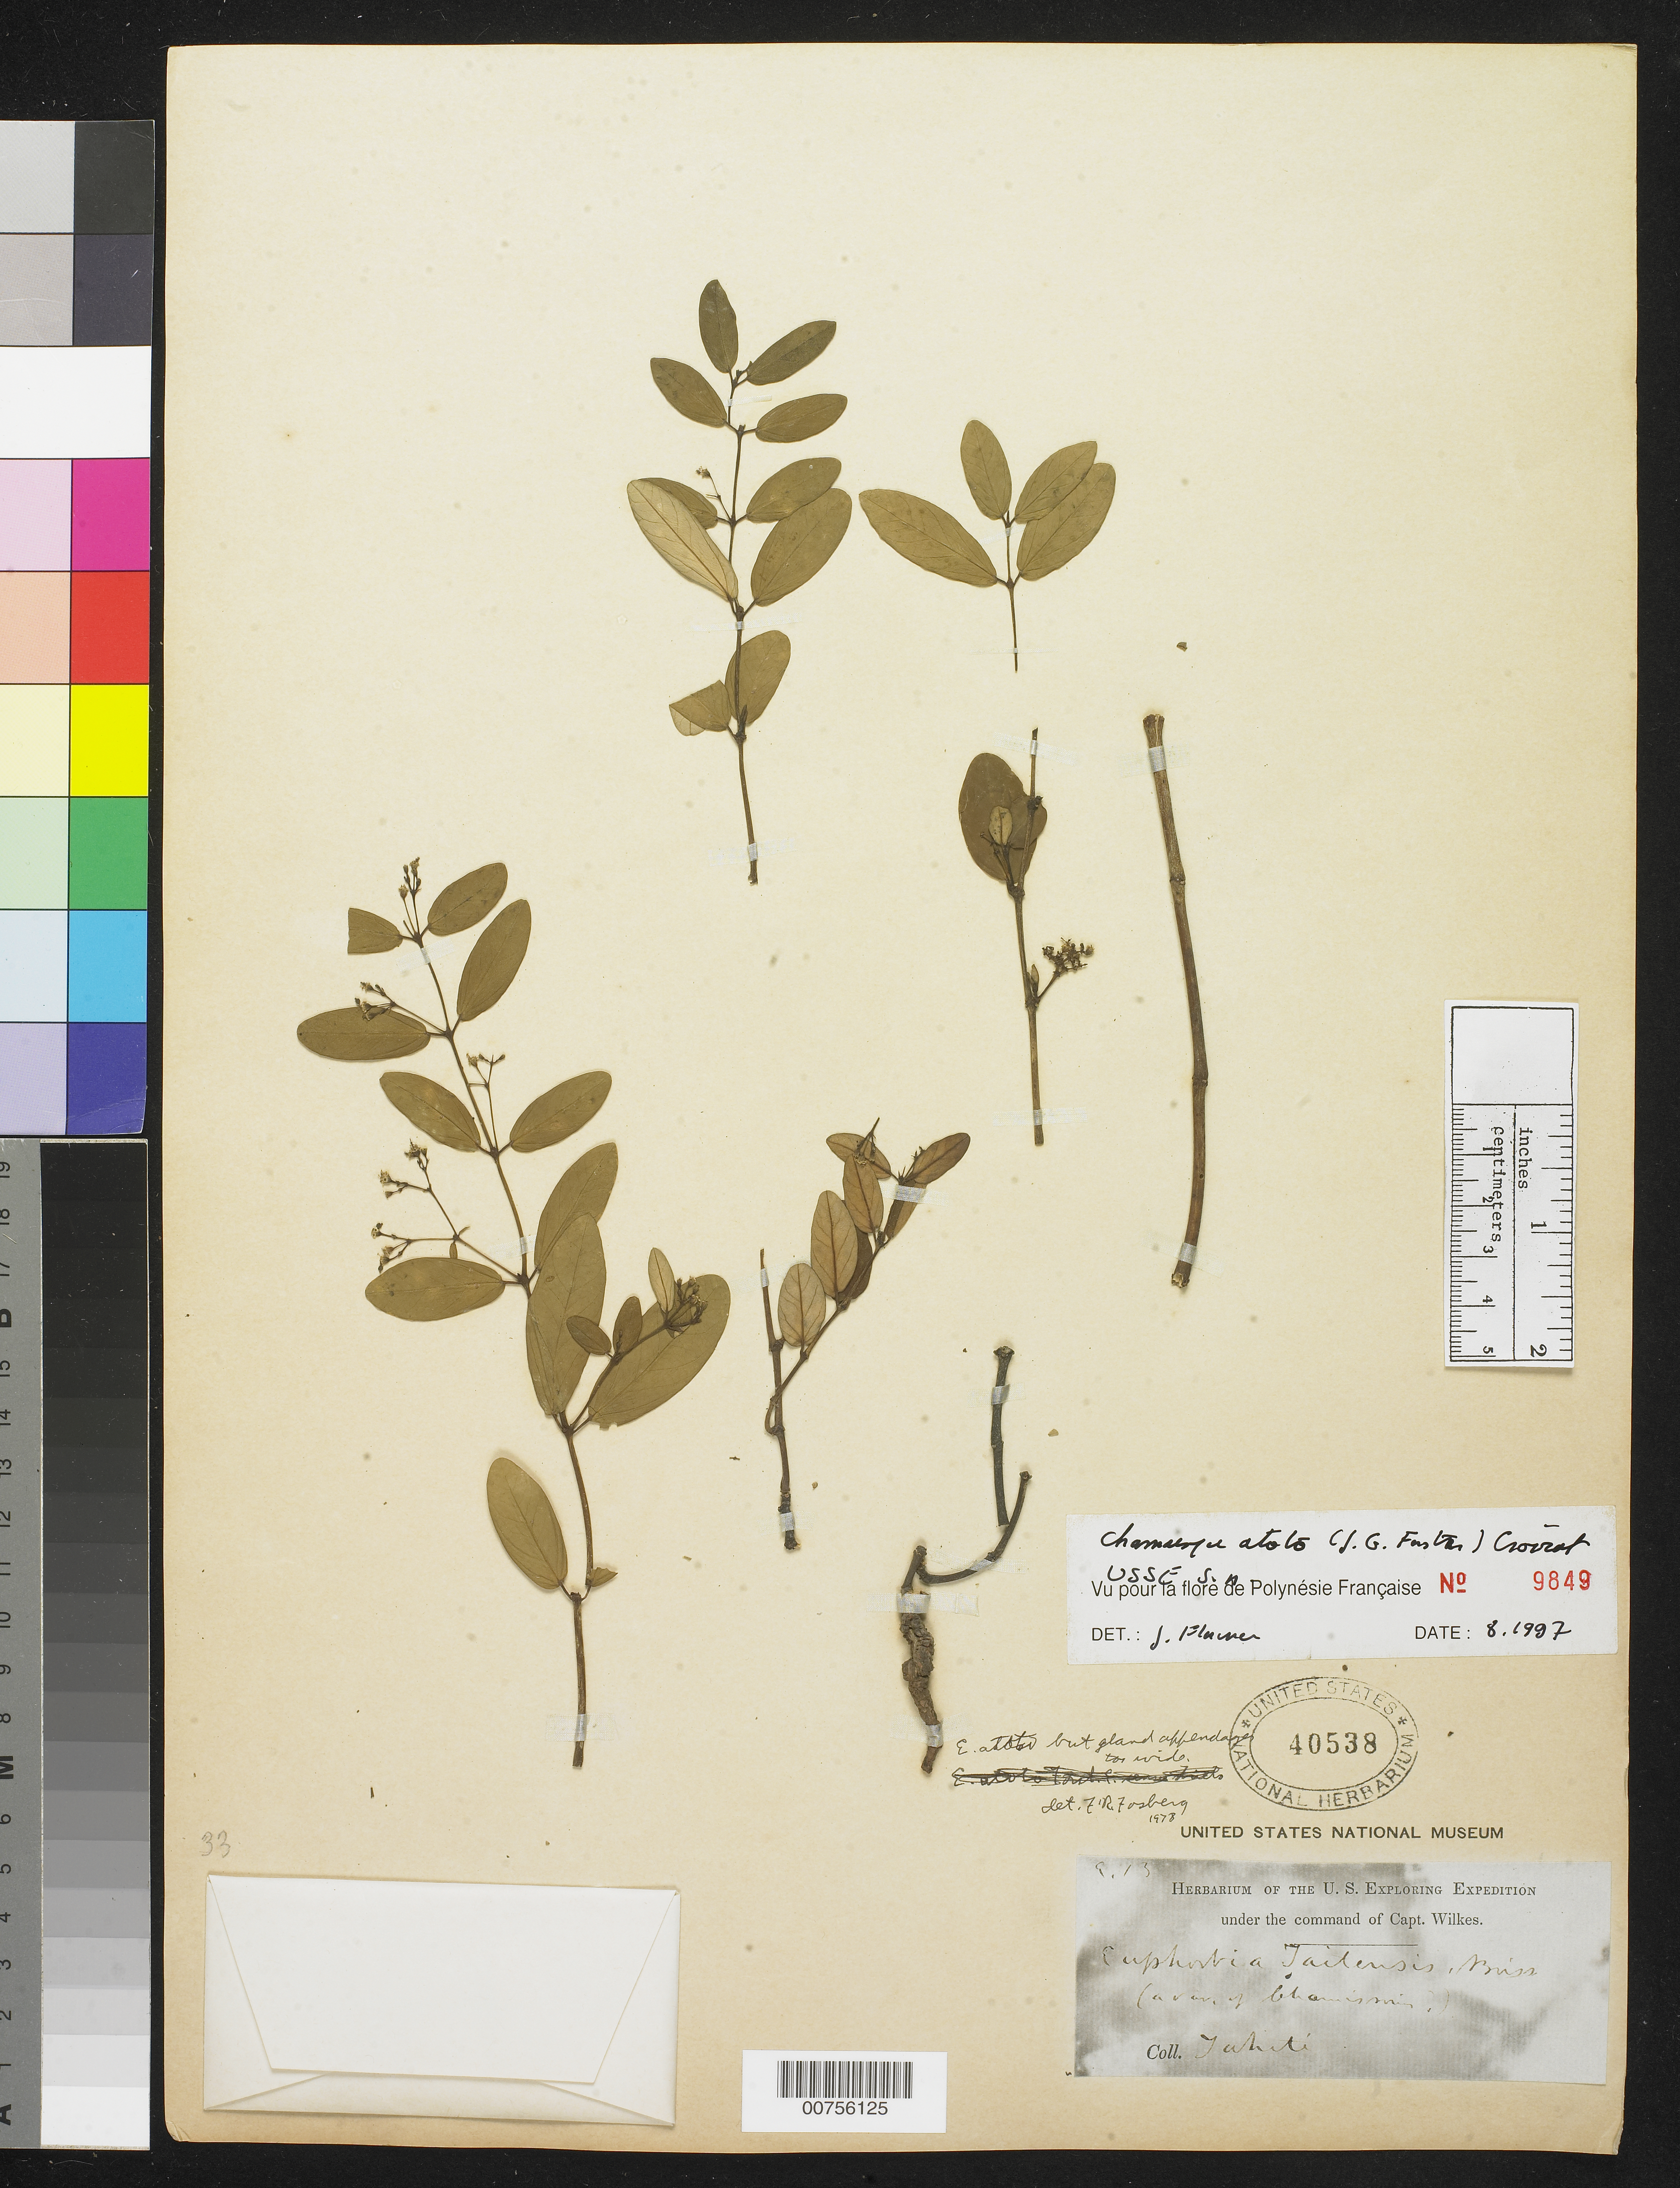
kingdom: Plantae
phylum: Tracheophyta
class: Magnoliopsida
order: Malpighiales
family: Euphorbiaceae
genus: Euphorbia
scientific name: Euphorbia atoto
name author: G. Forst.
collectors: Wilkes Explor. Exped.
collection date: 1838/1842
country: French Polynesia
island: Tahiti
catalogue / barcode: US 40538